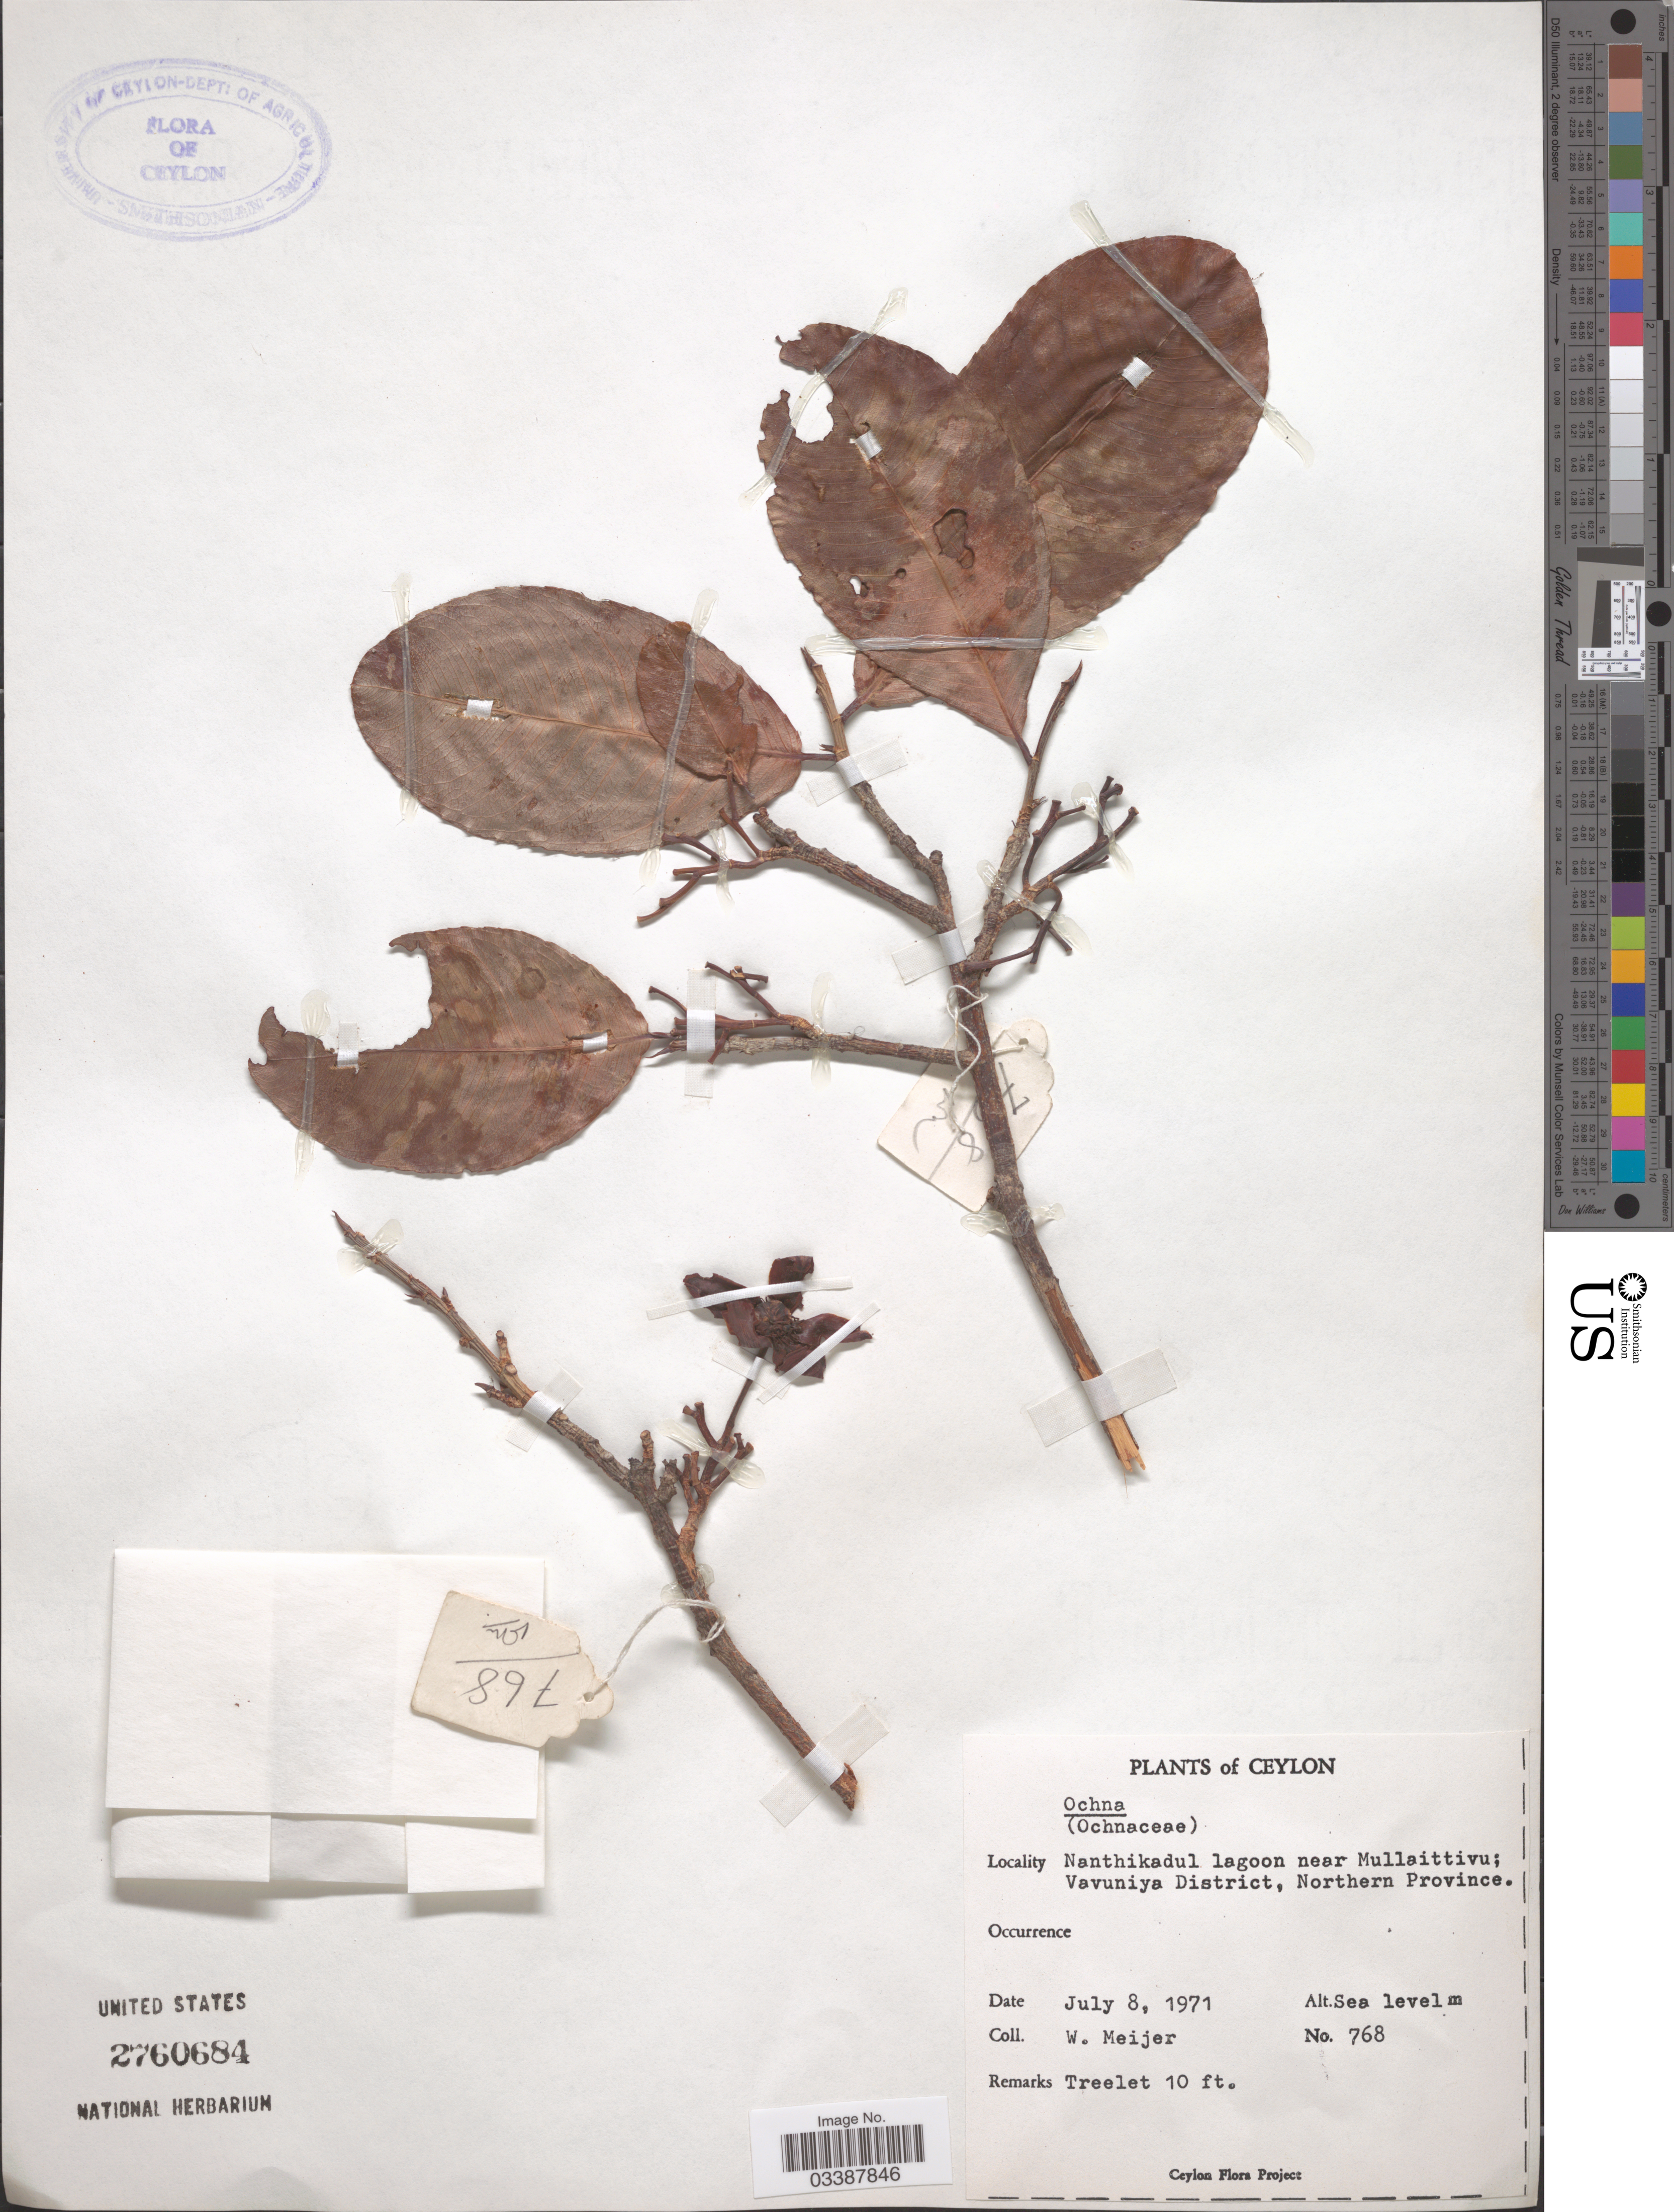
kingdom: Plantae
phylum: Tracheophyta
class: Magnoliopsida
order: Malpighiales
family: Ochnaceae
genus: Ochna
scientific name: Ochna sp.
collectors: W. Meijer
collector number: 768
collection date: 1971-07-08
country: Sri Lanka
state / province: Northern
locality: Ceylon. Nanthikadul lagoon near Mullaittivu; Vavuniya District.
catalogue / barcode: US 2760684